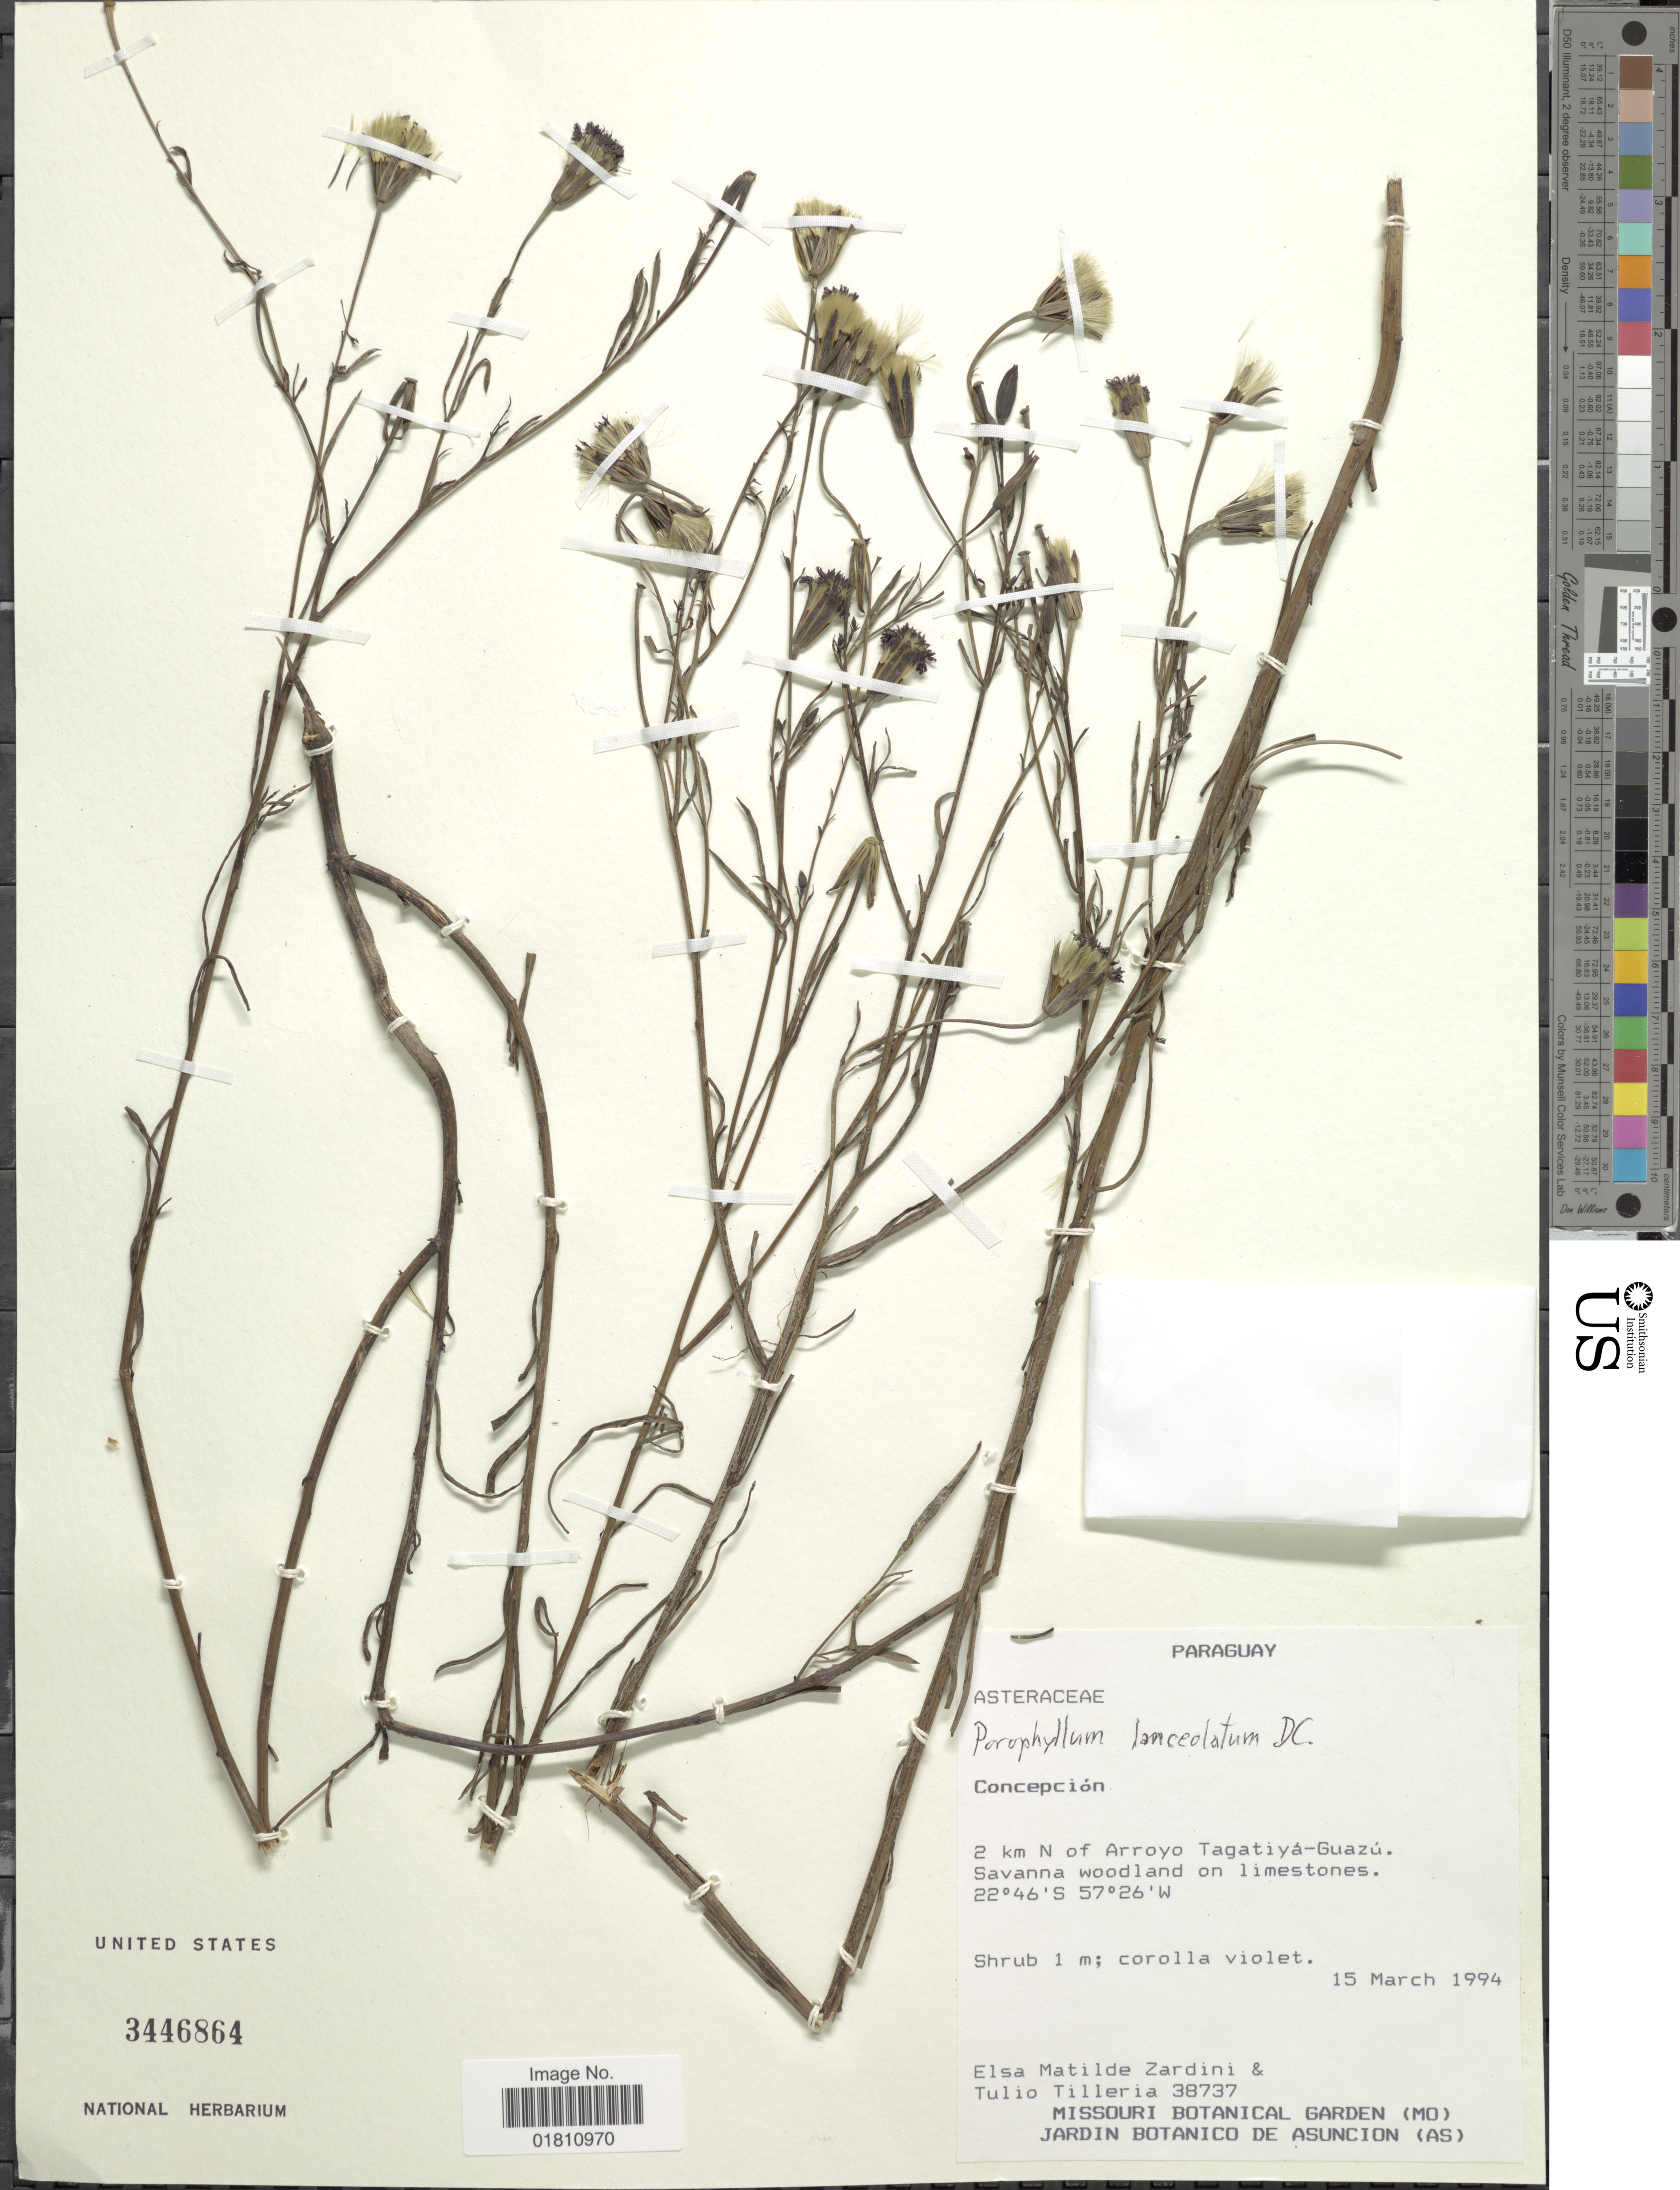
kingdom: Plantae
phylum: Tracheophyta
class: Magnoliopsida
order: Asterales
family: Asteraceae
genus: Porophyllum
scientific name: Porophyllum macrolepidium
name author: Malme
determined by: Anzuinelli, M.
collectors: E. M. Zardini & T. Tilleria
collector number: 38737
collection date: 1994-03-15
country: Paraguay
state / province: Concepcion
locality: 2 km N of Arroyo Tagatiyá-Guazú. Savanna woodland on limestones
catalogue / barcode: US 3446864